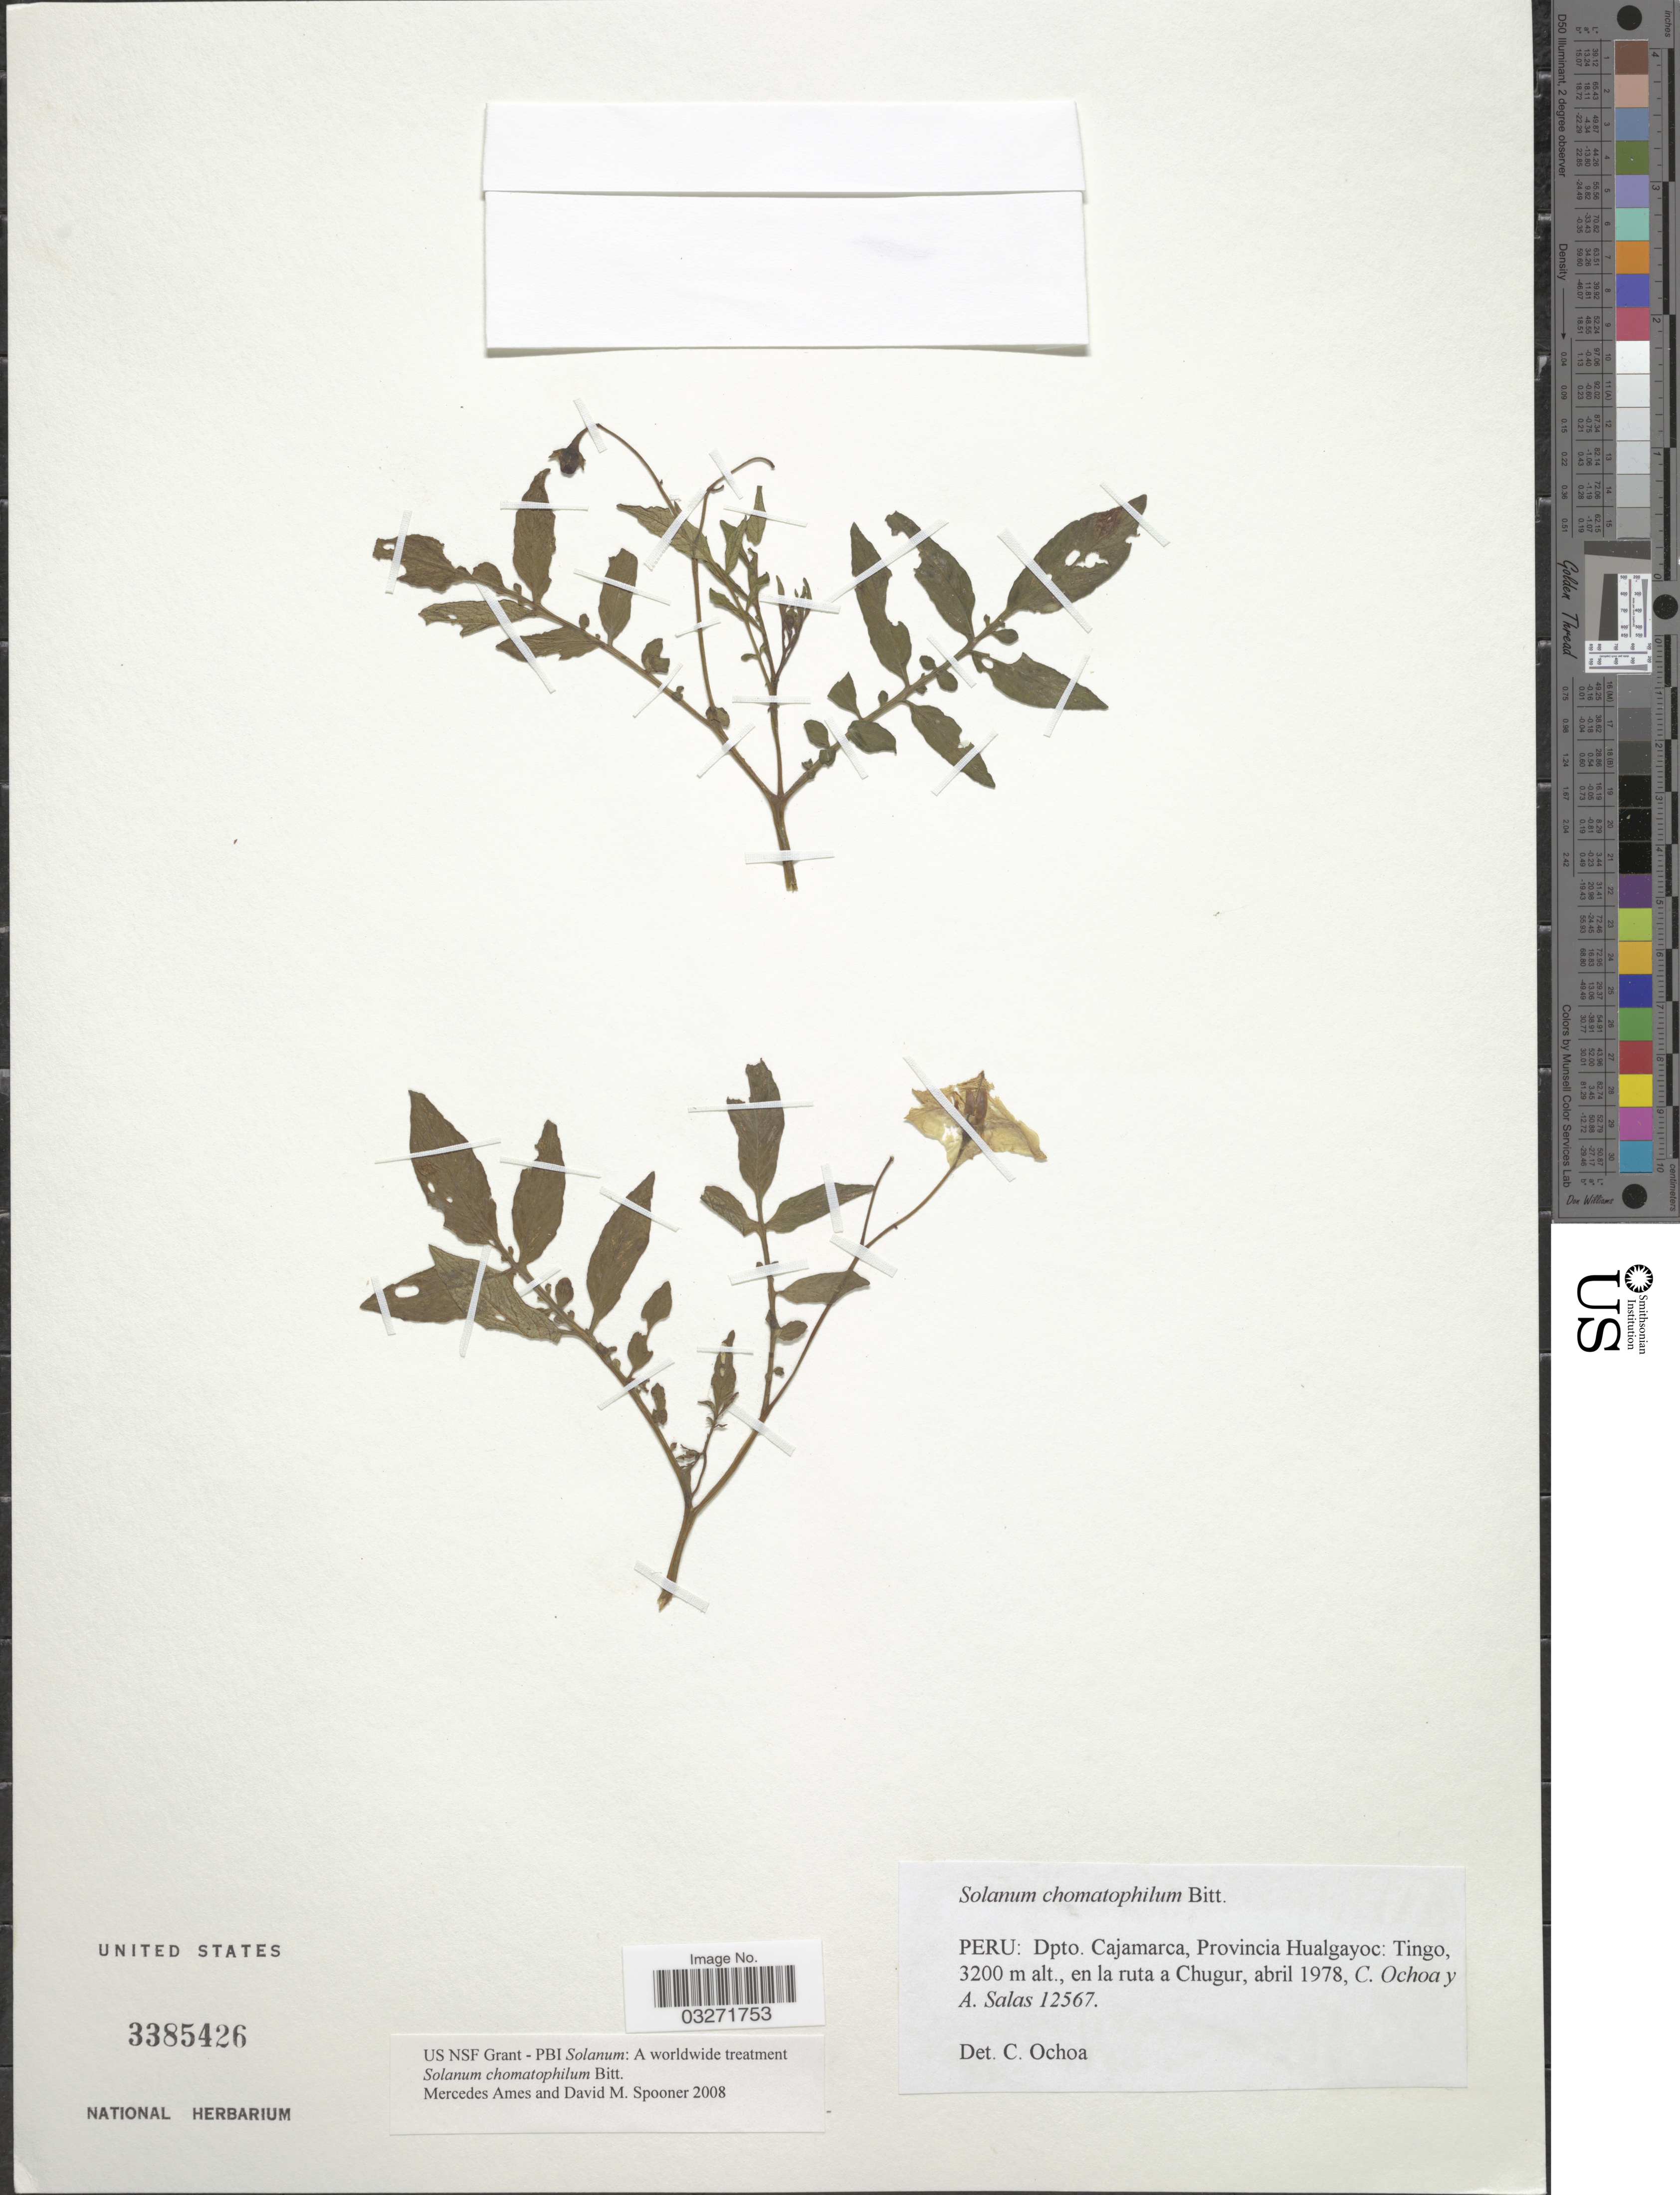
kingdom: Plantae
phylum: Tracheophyta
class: Magnoliopsida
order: Solanales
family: Solanaceae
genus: Solanum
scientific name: Solanum chomatophilum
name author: Bitter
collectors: C. Ochoa & A. Salas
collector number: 12567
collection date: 1978-04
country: Peru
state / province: Cajamarca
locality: Dpto. Cajamarca, Provincia Hualgayoc: Tingo, en la ruta a Chugur.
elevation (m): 3200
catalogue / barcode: US 3385426